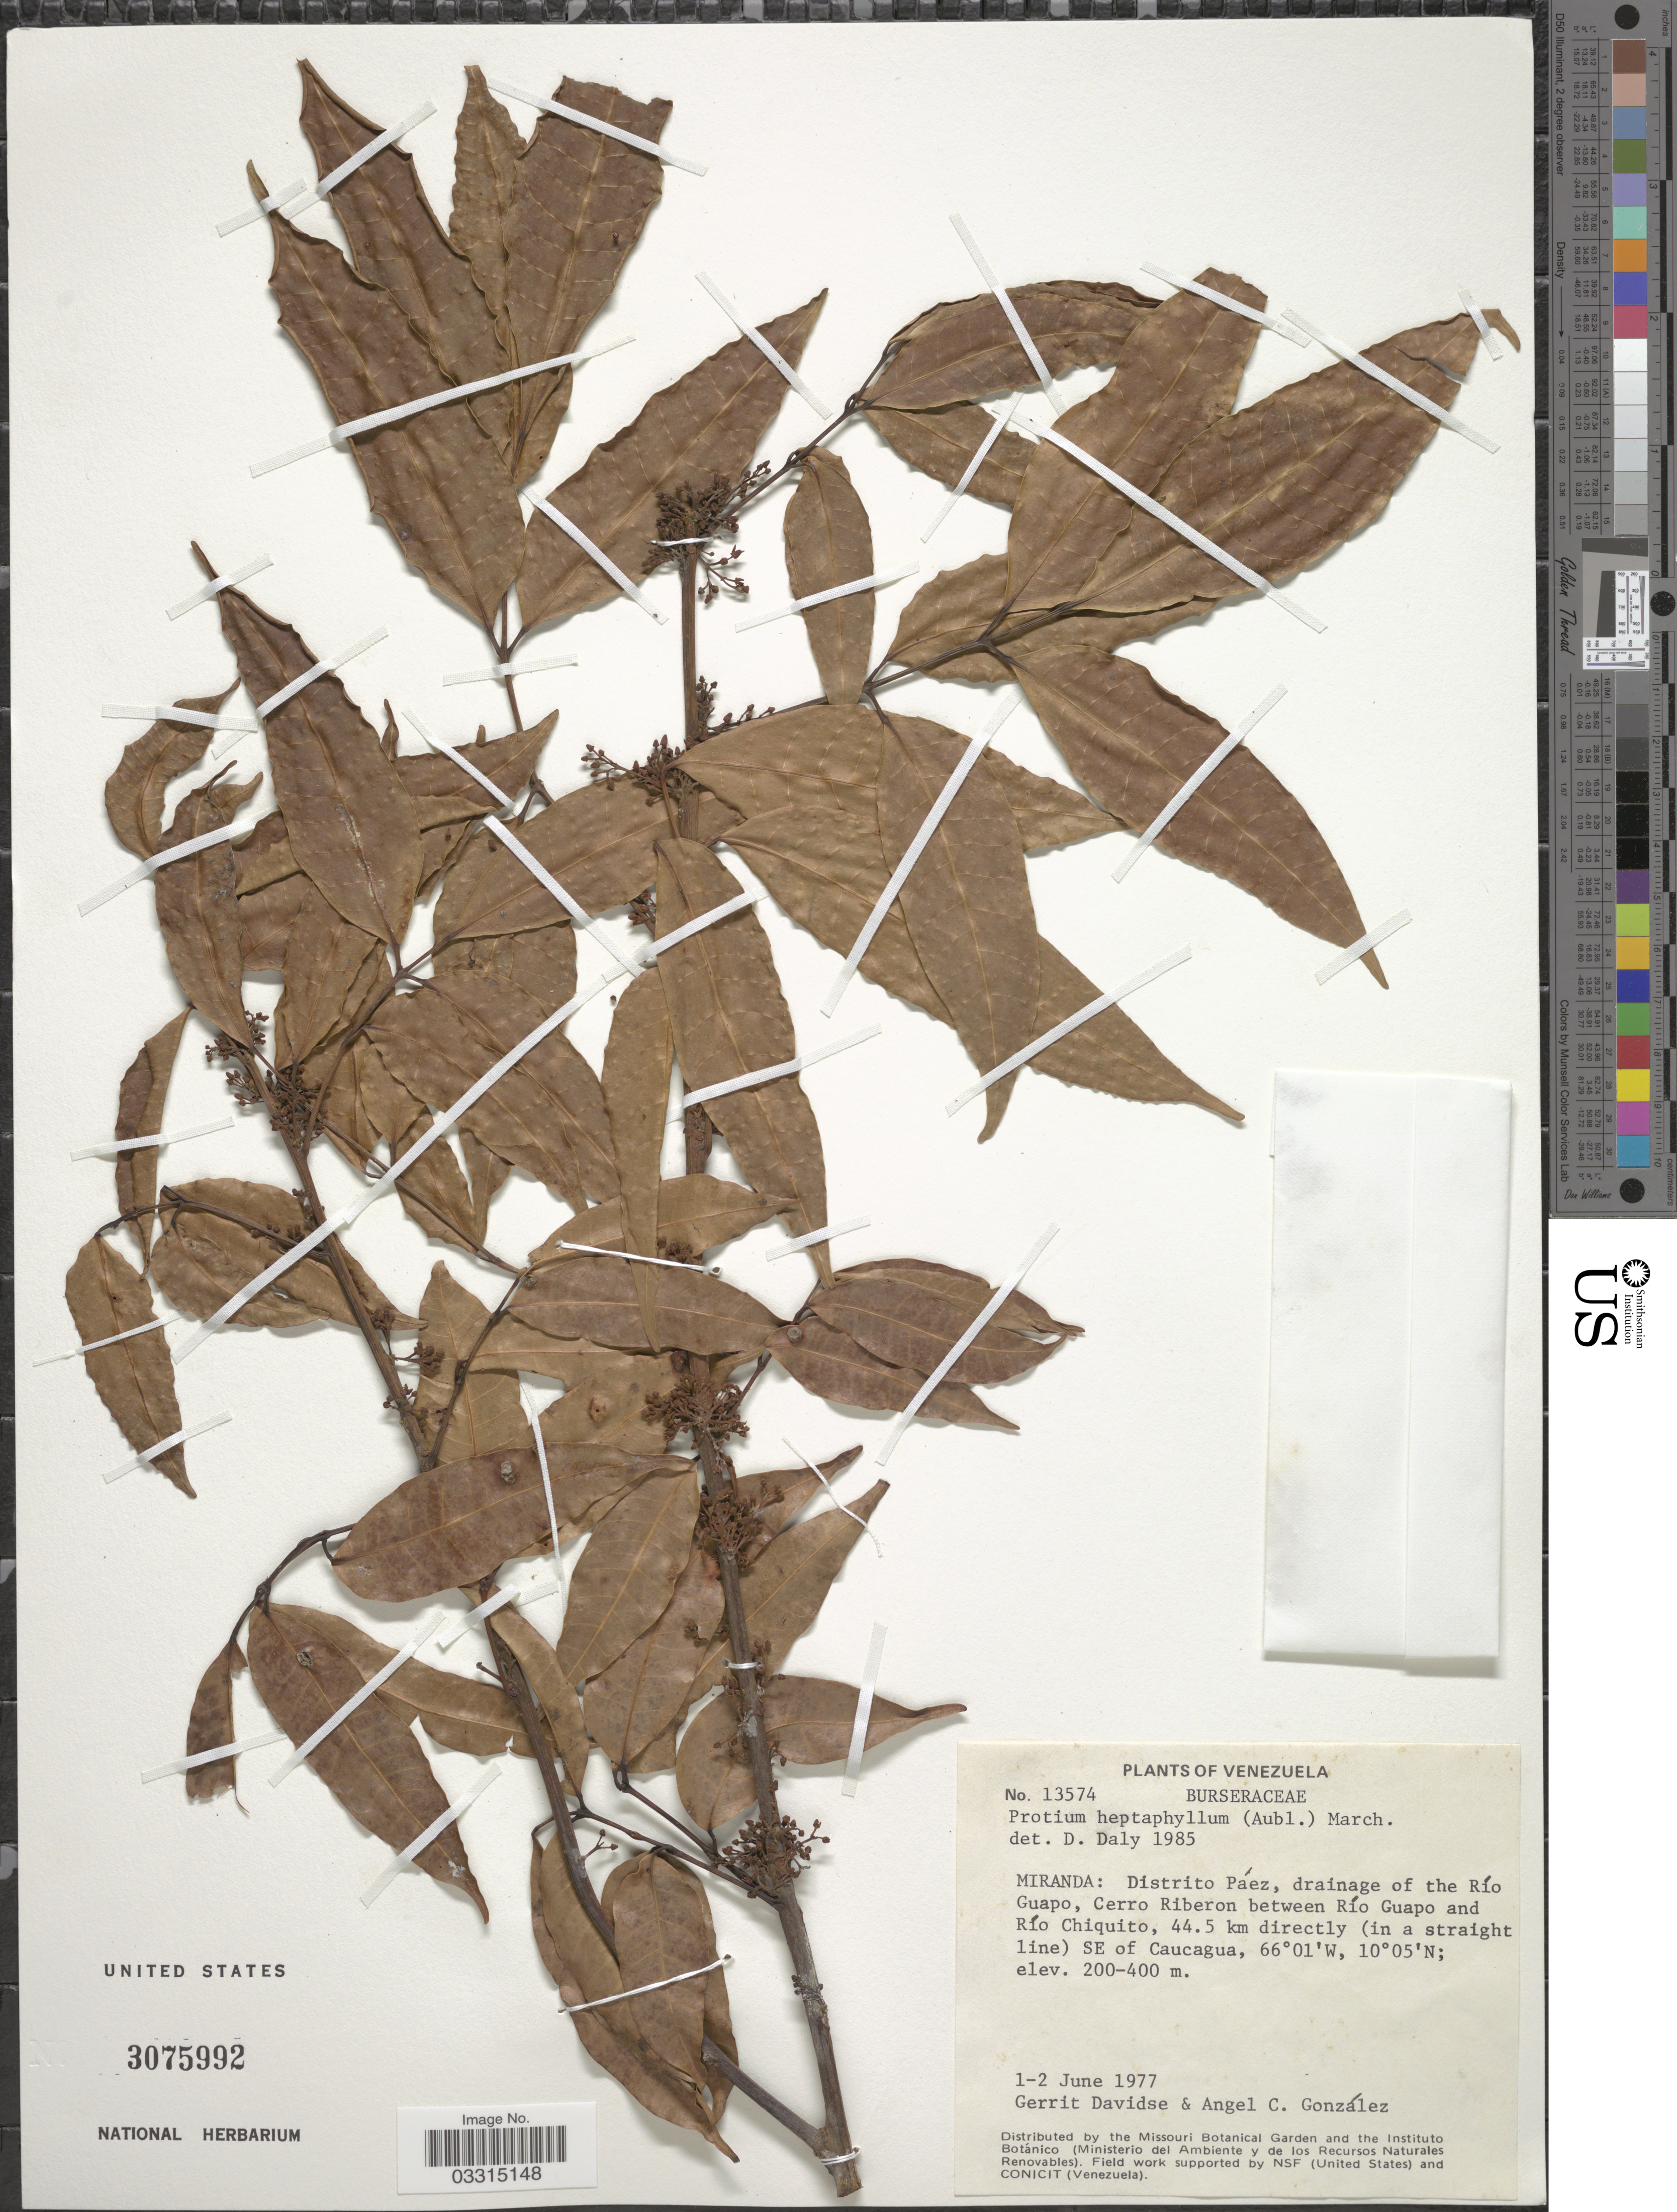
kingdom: Plantae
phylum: Tracheophyta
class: Magnoliopsida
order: Sapindales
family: Burseraceae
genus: Protium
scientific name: Protium heptaphyllum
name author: (Aubl.) Marchand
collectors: G. Davidse & A. C. González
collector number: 13574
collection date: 1977-06-01/1977-06-02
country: Venezuela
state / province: Miranda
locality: Distrio Páez, drainage of the Río Guapo, Cerro Riberon between Río Guapo and Río Chiquito, 44.5 km directly (in a straight line) SE of Caucagua.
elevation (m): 200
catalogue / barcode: US 3075992